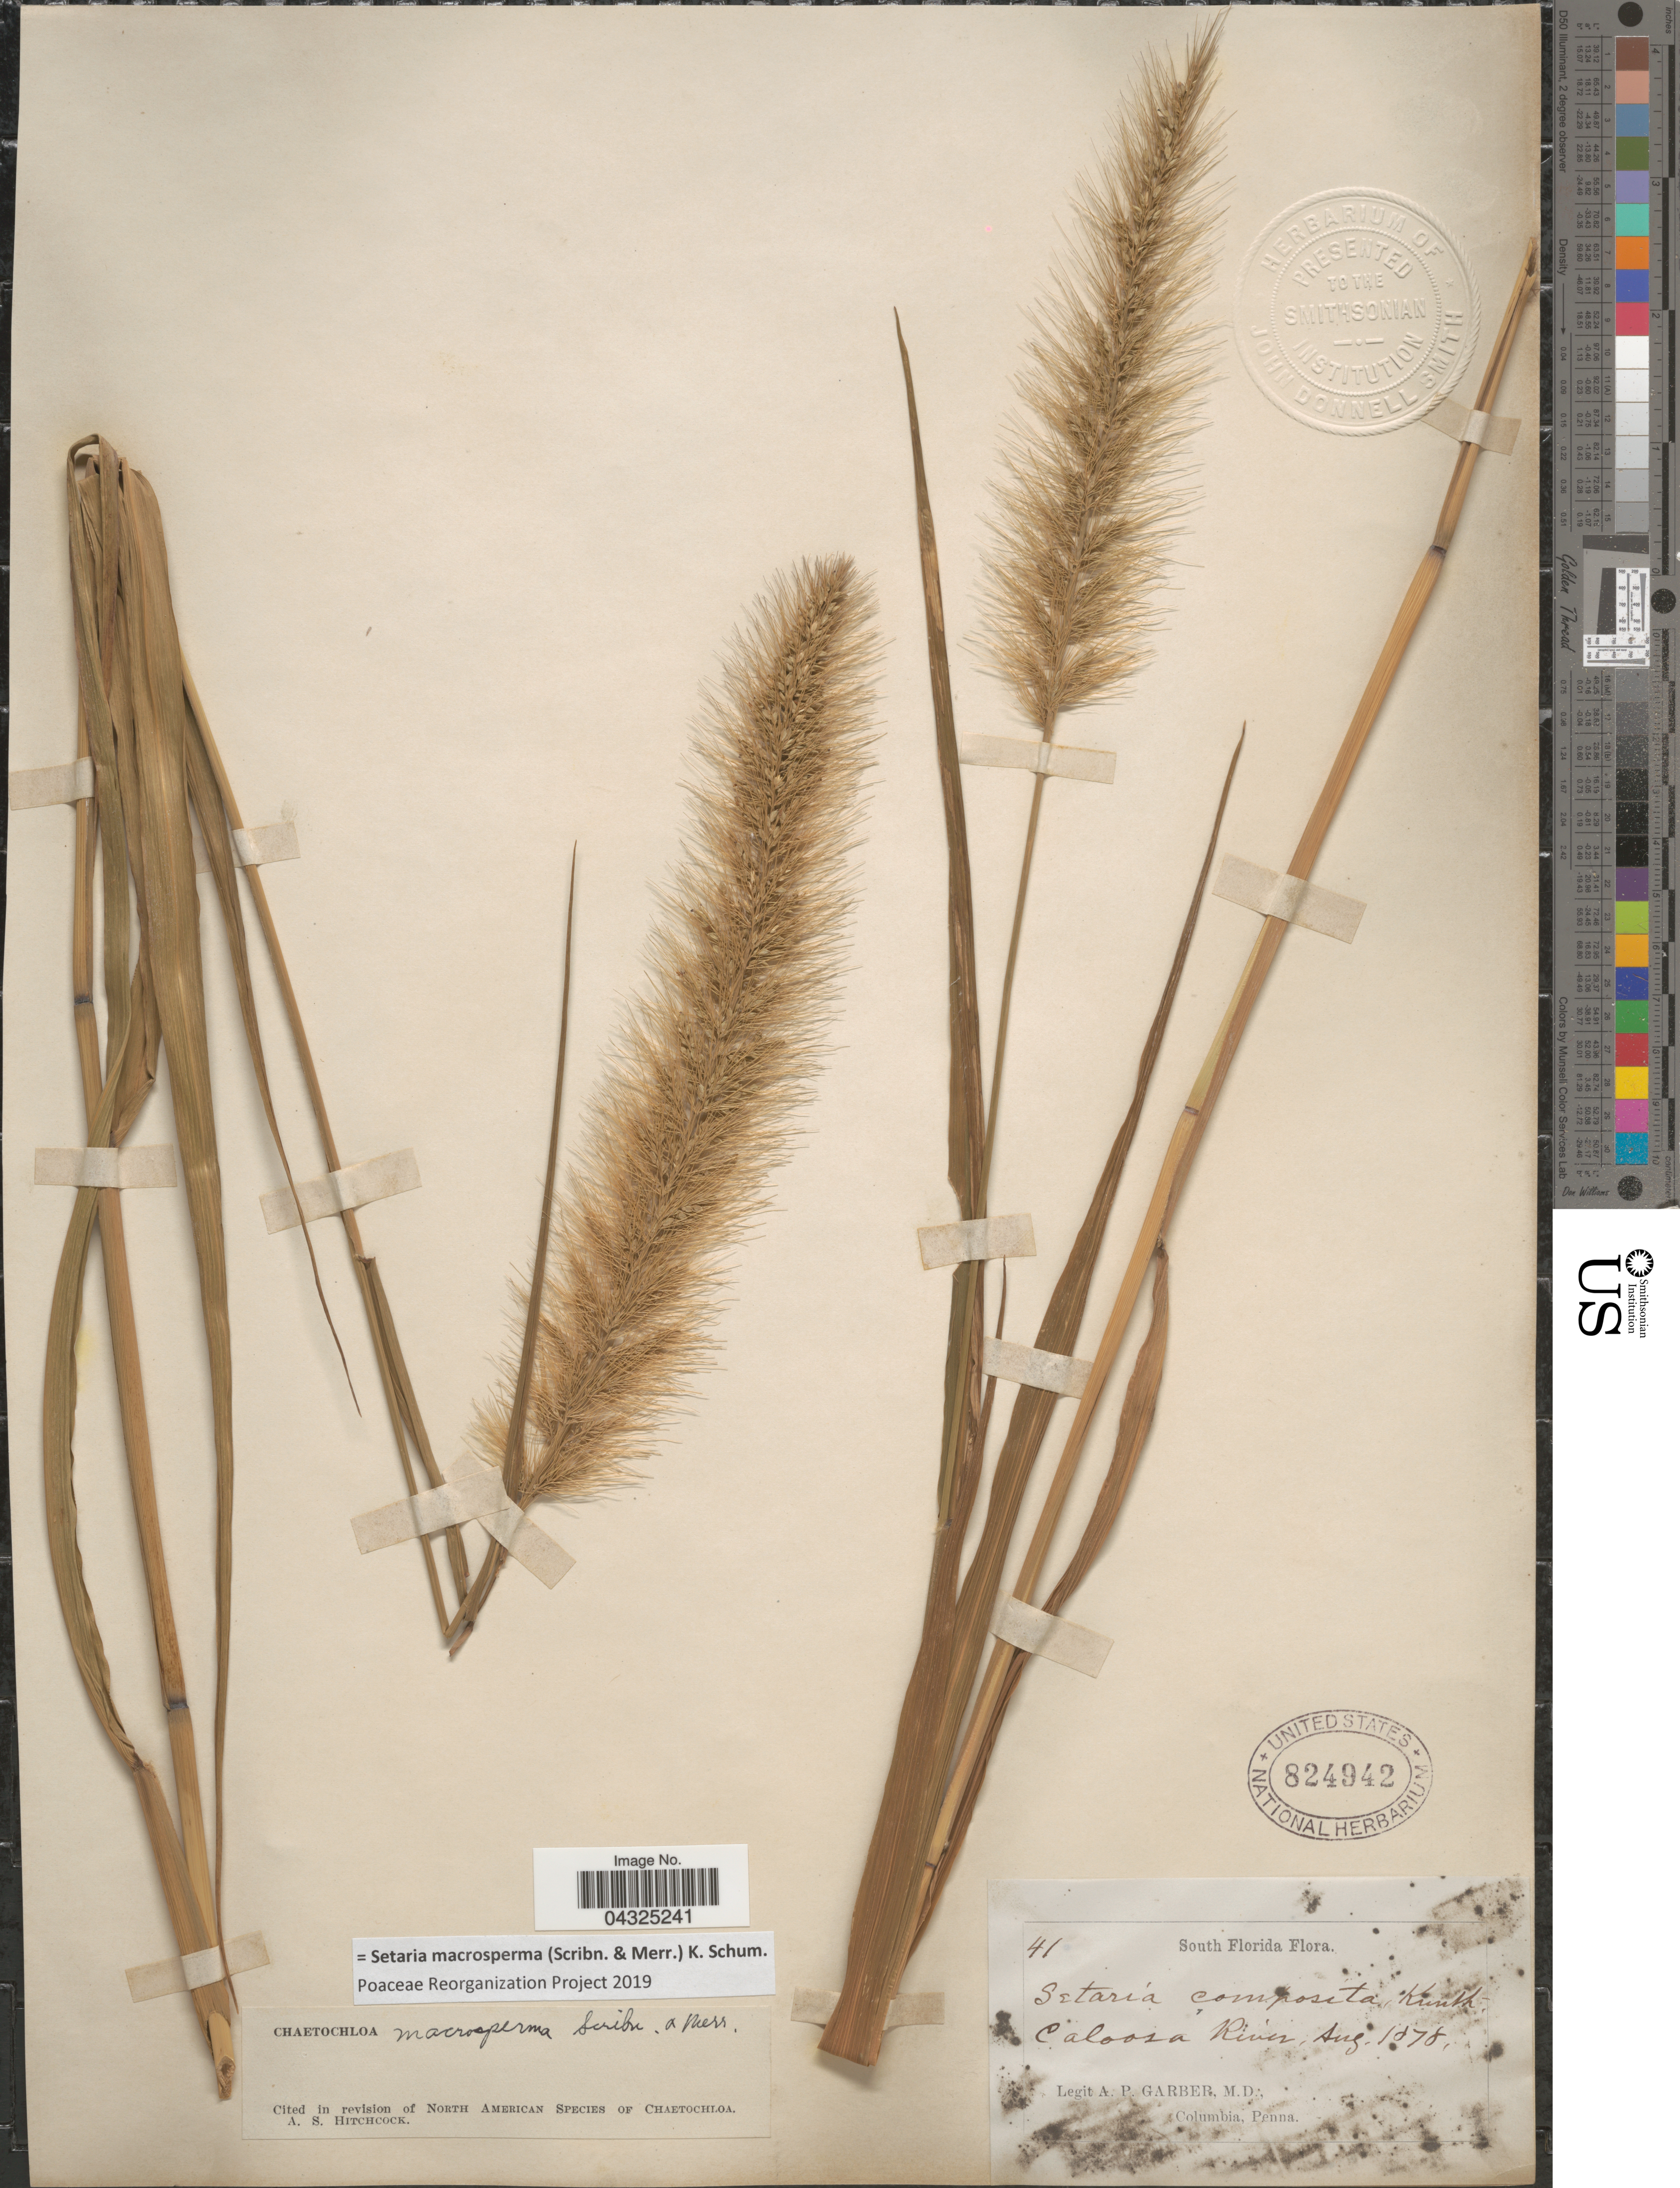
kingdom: Plantae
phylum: Tracheophyta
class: Liliopsida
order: Poales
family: Poaceae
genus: Setaria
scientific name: Setaria macrosperma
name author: (Scribn. & Merr.) K. Schum.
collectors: A. P. Garber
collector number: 41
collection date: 1878-08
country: United States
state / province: Florida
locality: South Florida. Caloosa River.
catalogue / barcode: US 824942